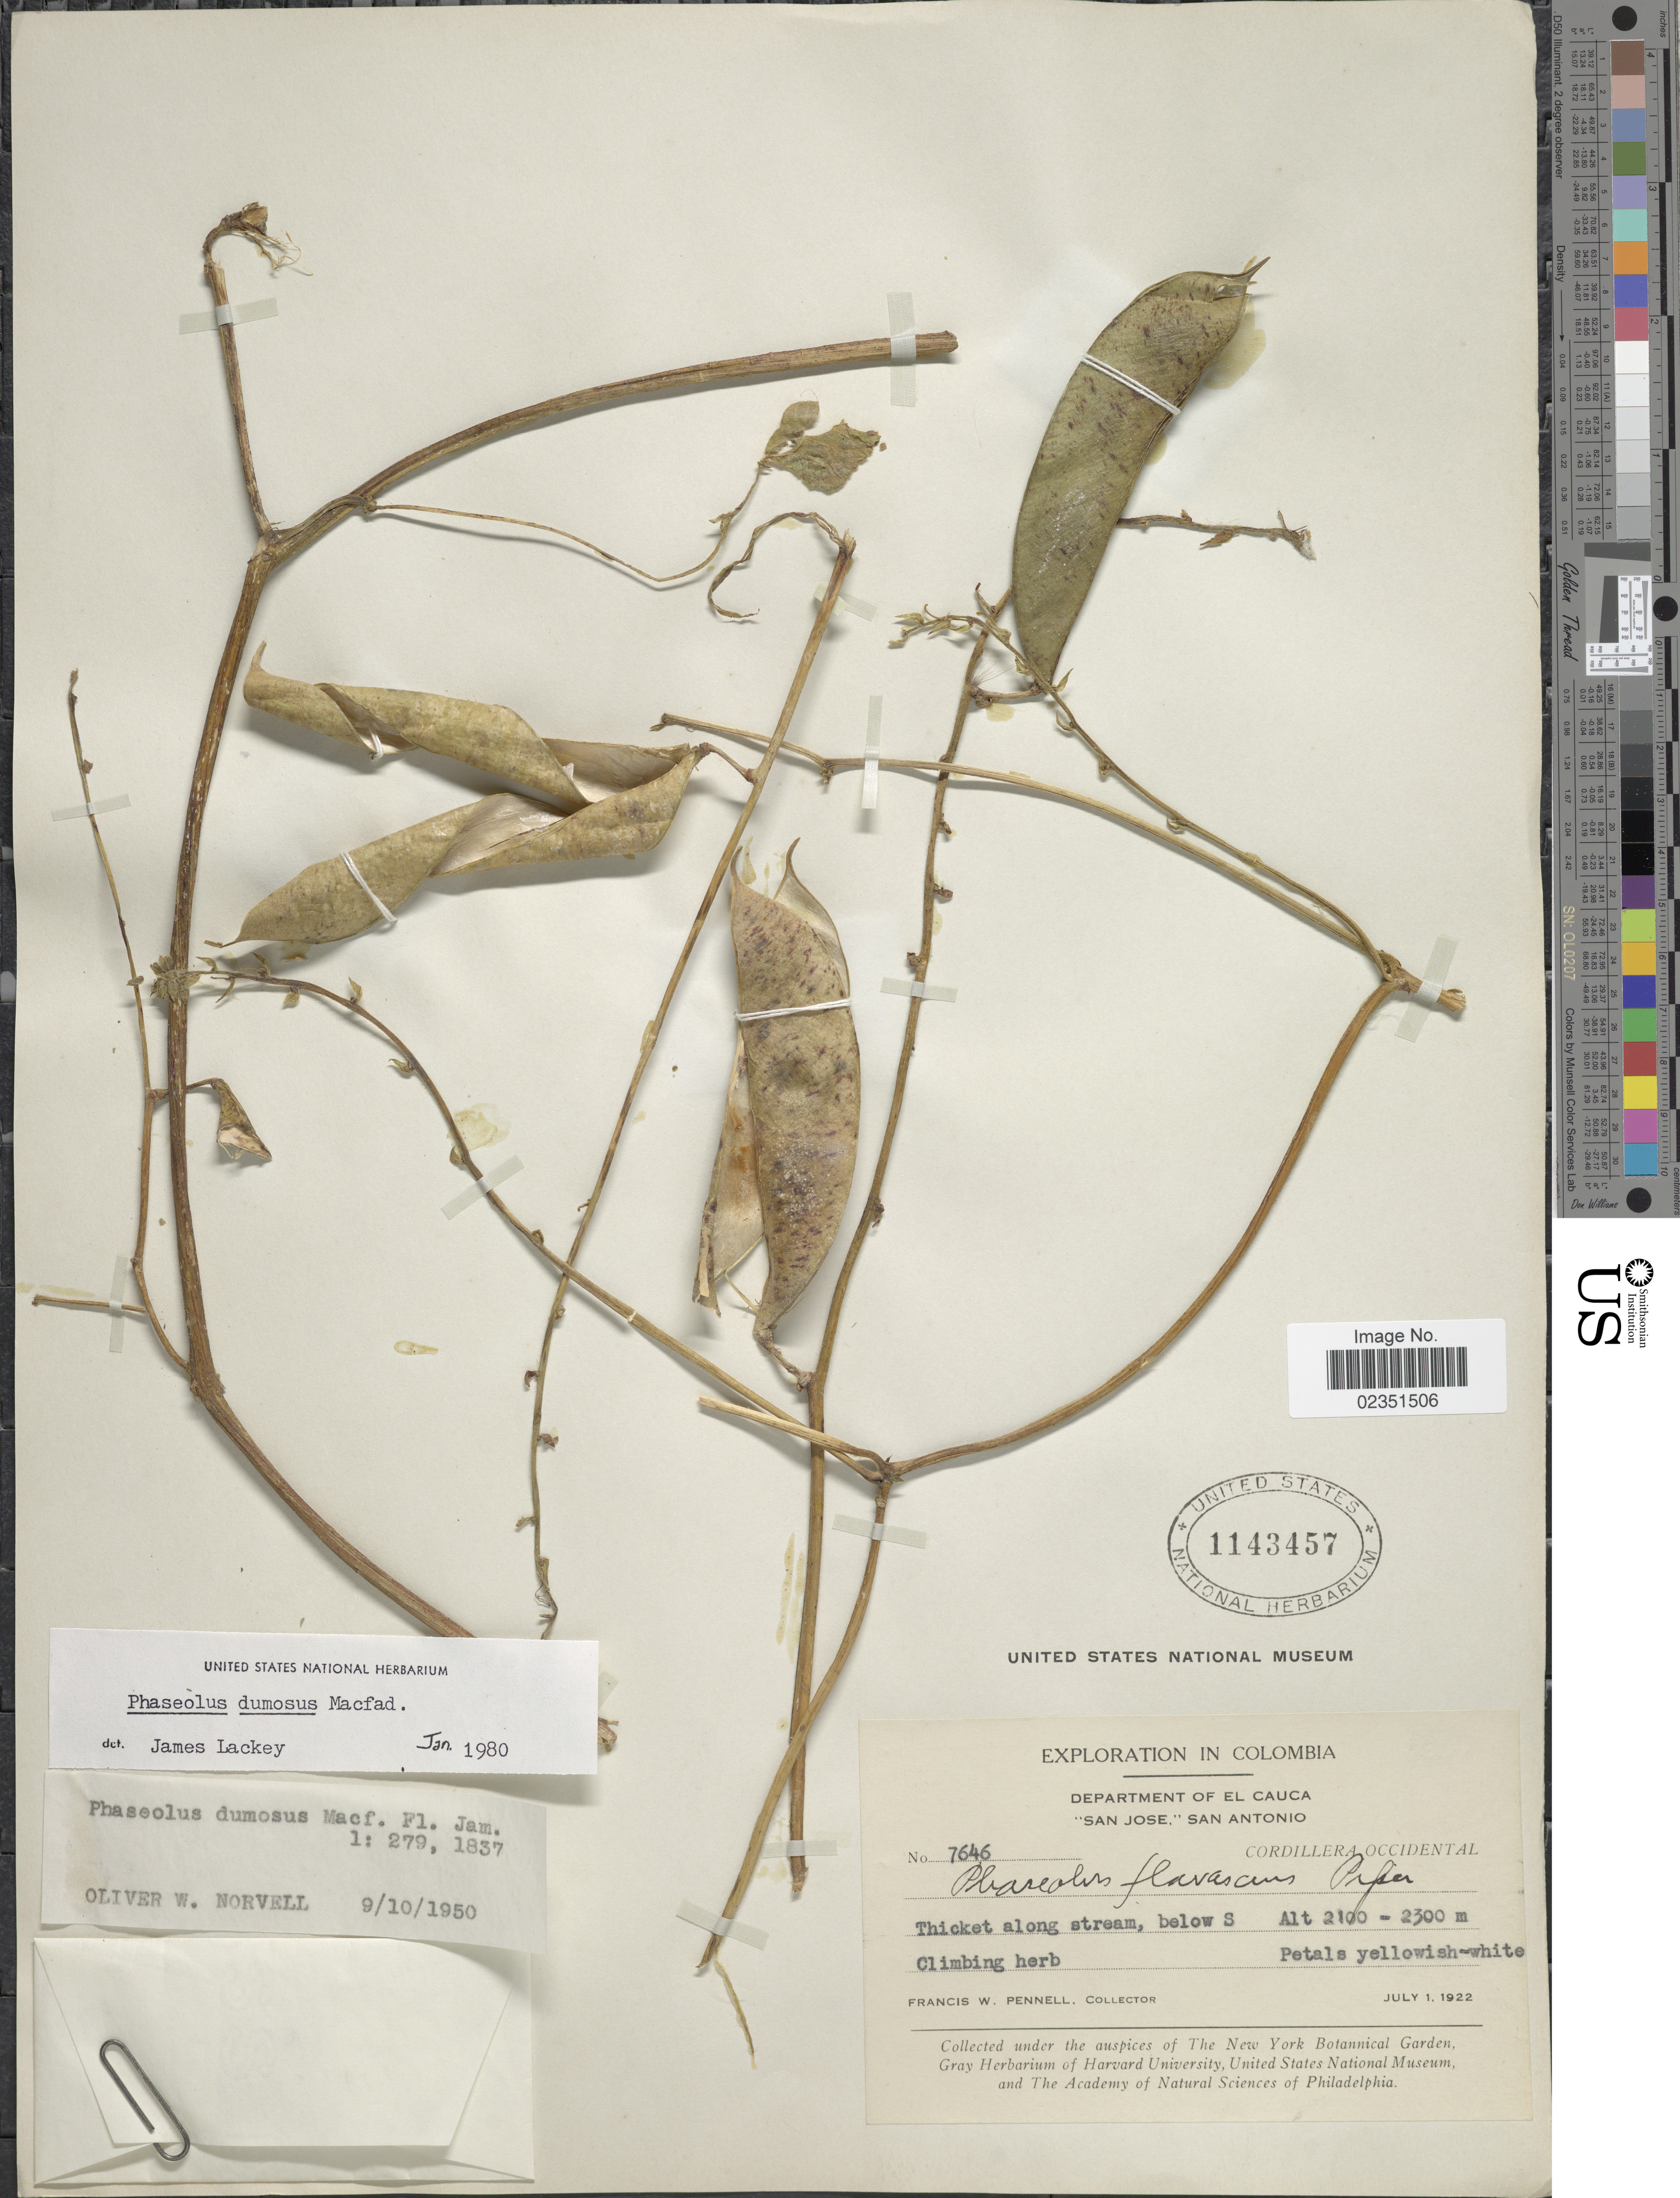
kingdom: Plantae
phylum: Tracheophyta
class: Magnoliopsida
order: Fabales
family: Fabaceae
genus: Phaseolus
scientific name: Phaseolus dumosus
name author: Macfad.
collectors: F. W. Pennell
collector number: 7646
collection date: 1922-07-01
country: Colombia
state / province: Cauca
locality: Department of El Cauca. "San Jose,"San Antonio. Cordillera Occidental, below S.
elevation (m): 2100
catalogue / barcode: US 1143457